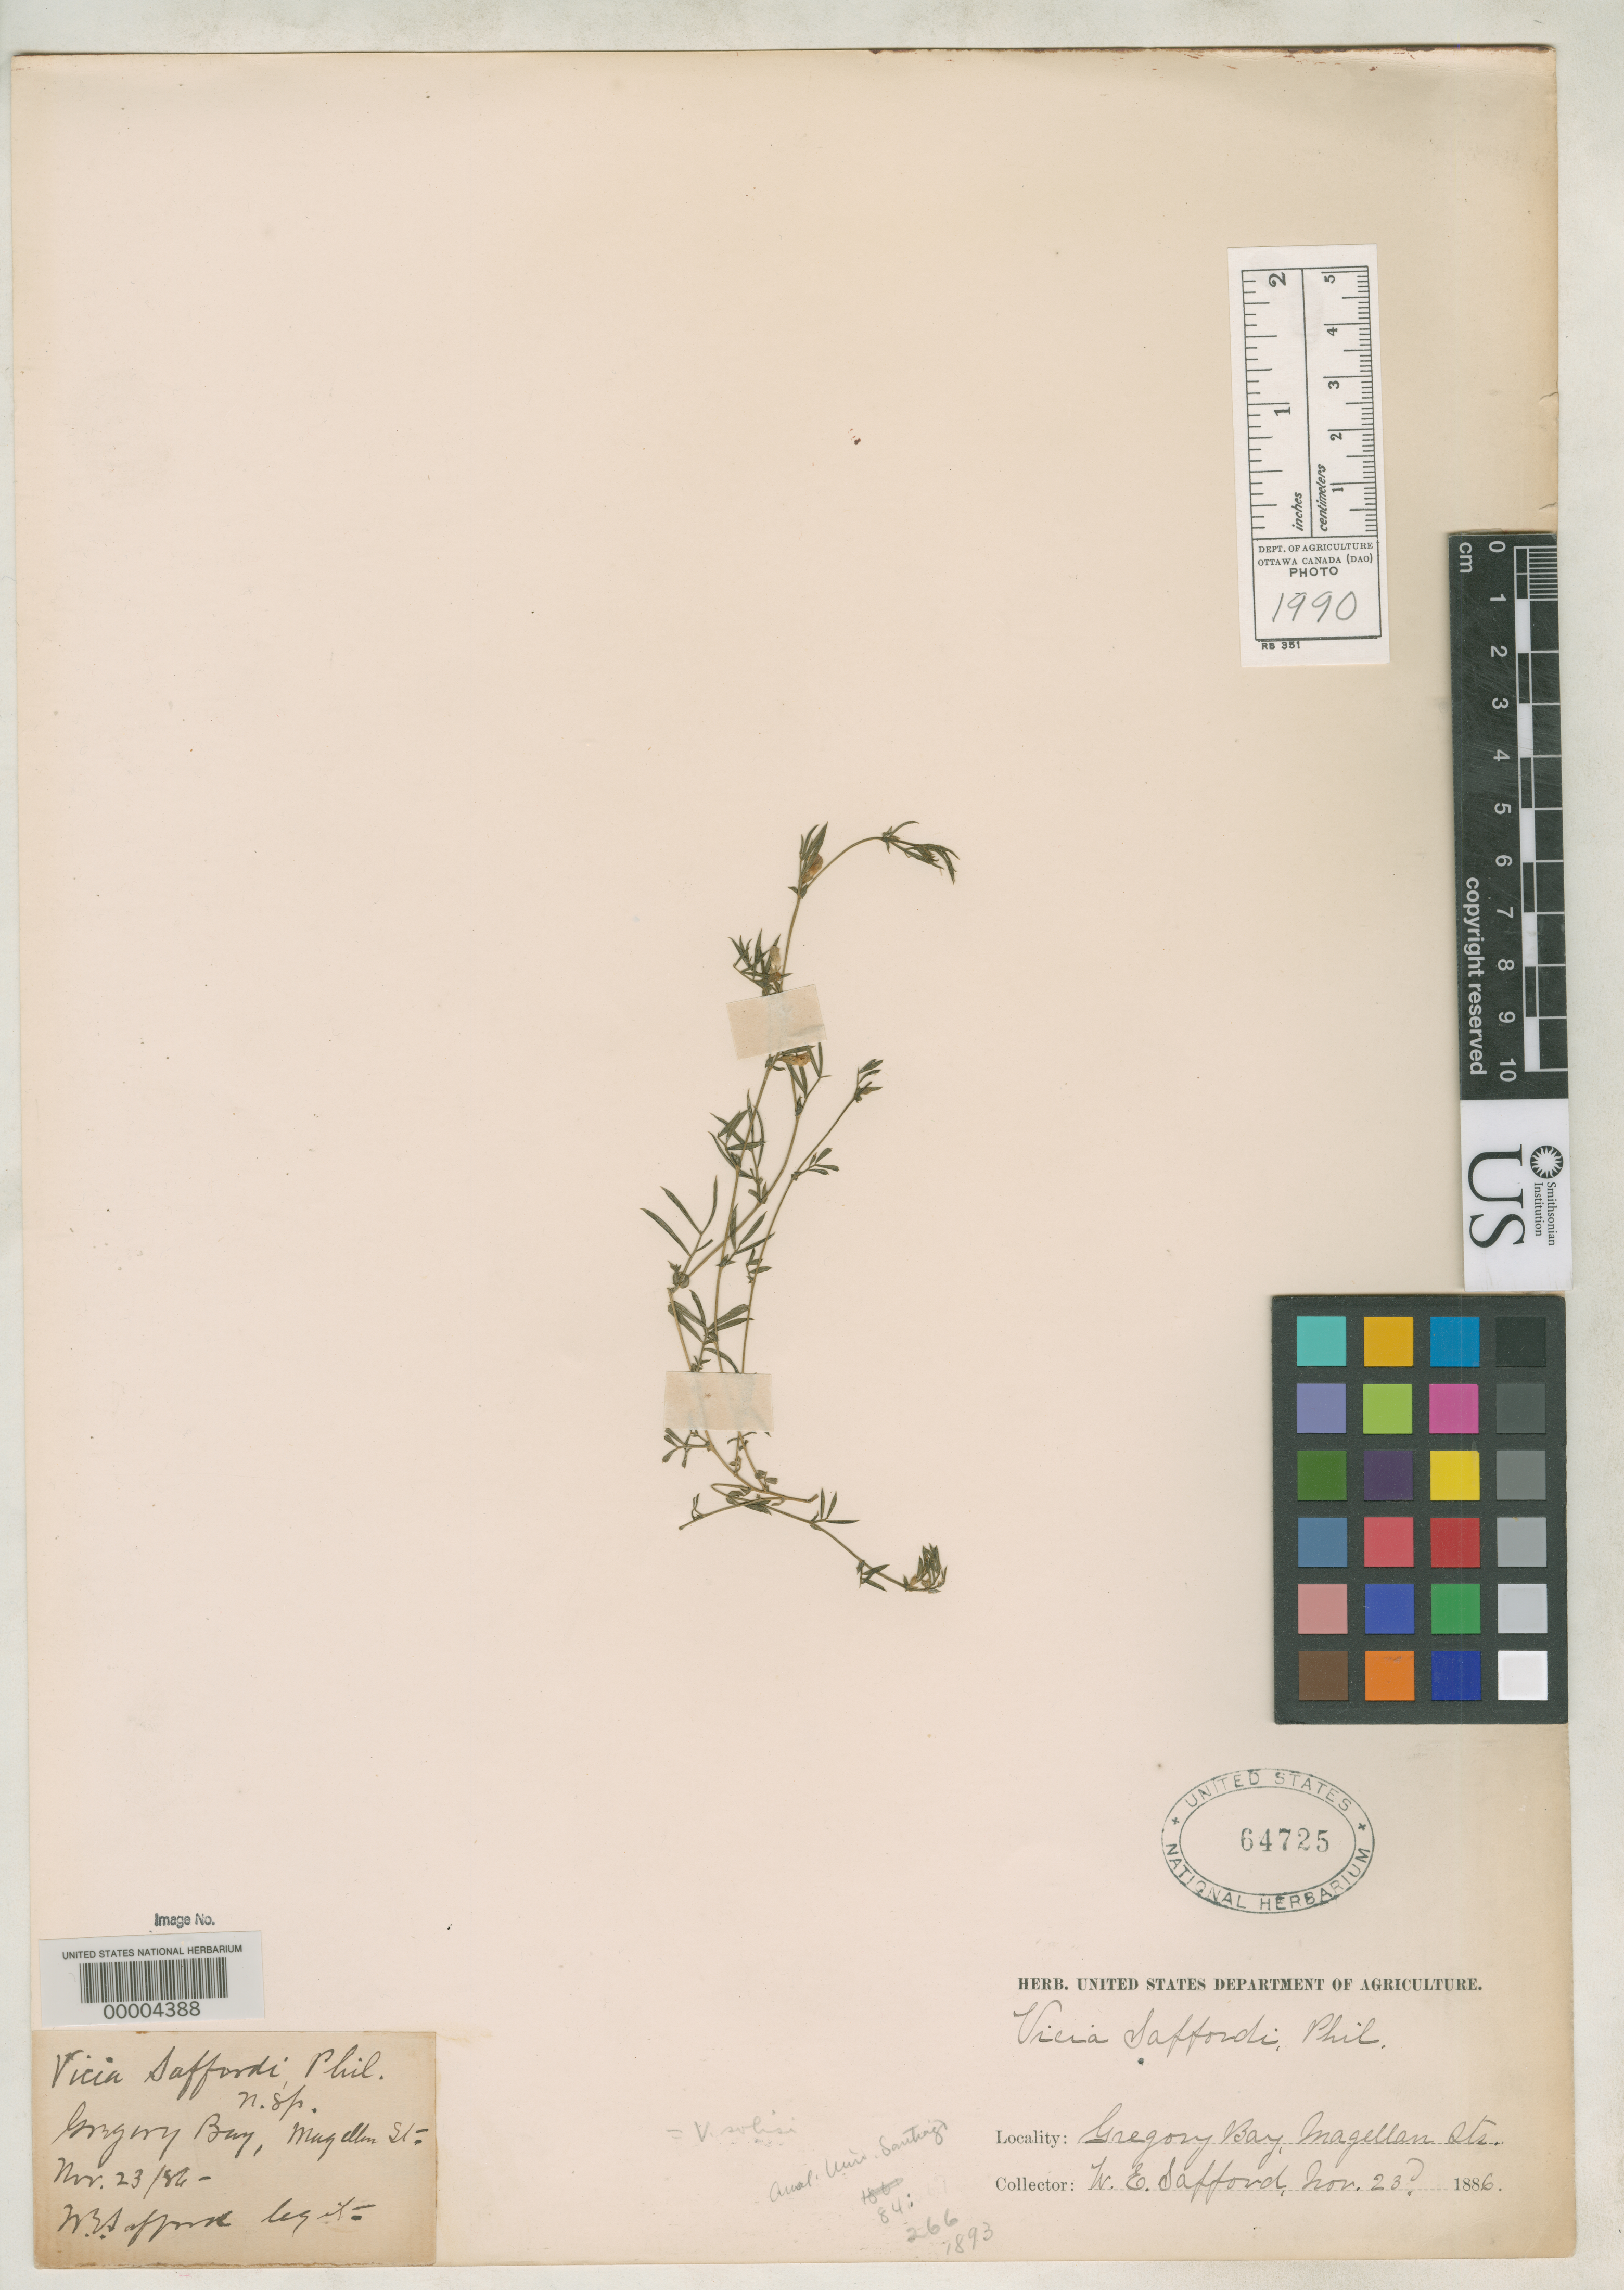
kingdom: Plantae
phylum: Tracheophyta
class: Magnoliopsida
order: Fabales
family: Fabaceae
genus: Vicia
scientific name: Vicia saffordi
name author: Phil.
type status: Type Collection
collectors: W. E. Safford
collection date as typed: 23 Nov 1886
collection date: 1886-11-23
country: Chile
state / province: Magallanes y de la Antártica Chilena (XII)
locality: Straits of Magellan, Gregory Bay.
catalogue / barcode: US 64725